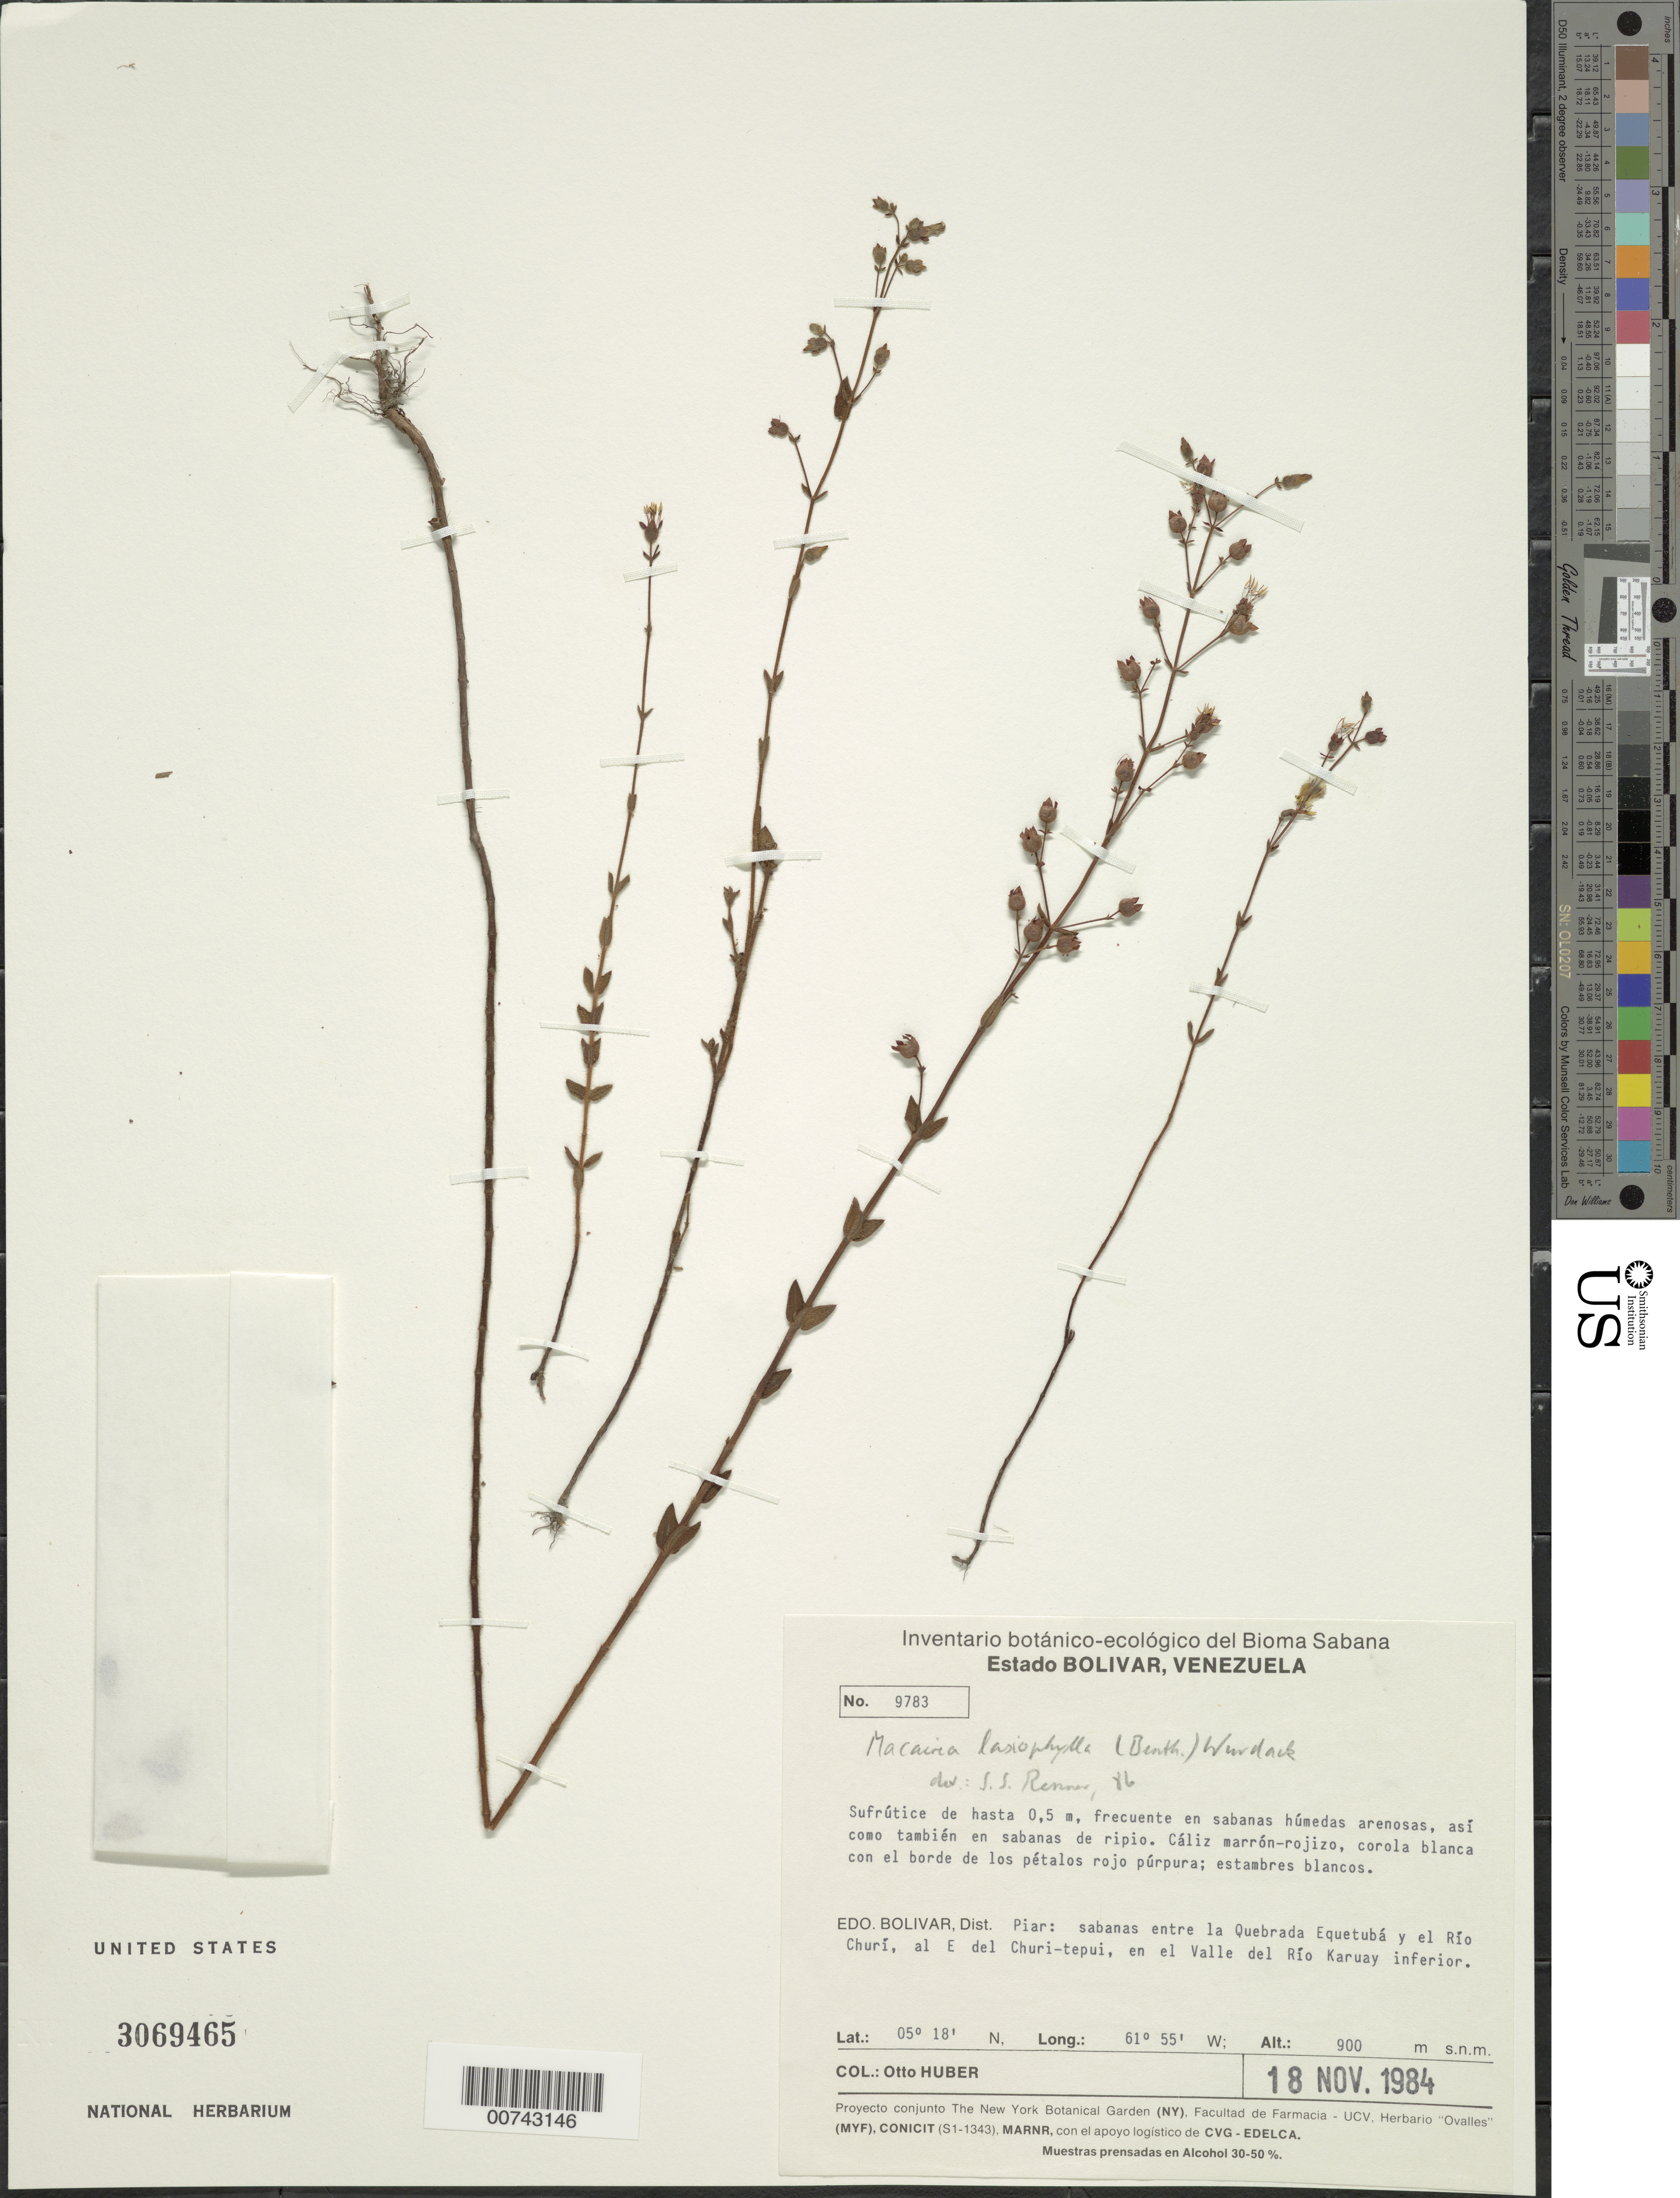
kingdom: Plantae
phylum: Tracheophyta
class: Magnoliopsida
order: Myrtales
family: Melastomataceae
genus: Macairea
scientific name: Macairea lasiophylla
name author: (Benth.) Wurdack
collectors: O. Huber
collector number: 9783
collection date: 1984-11-18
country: Venezuela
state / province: Bolivar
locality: Dist. Piar: sabanas entre la Quebrada Equetubá y el Río Churí, al e del Churi-tepui, en el Valle del Río Karuay inferior.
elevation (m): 900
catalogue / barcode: US 3069465